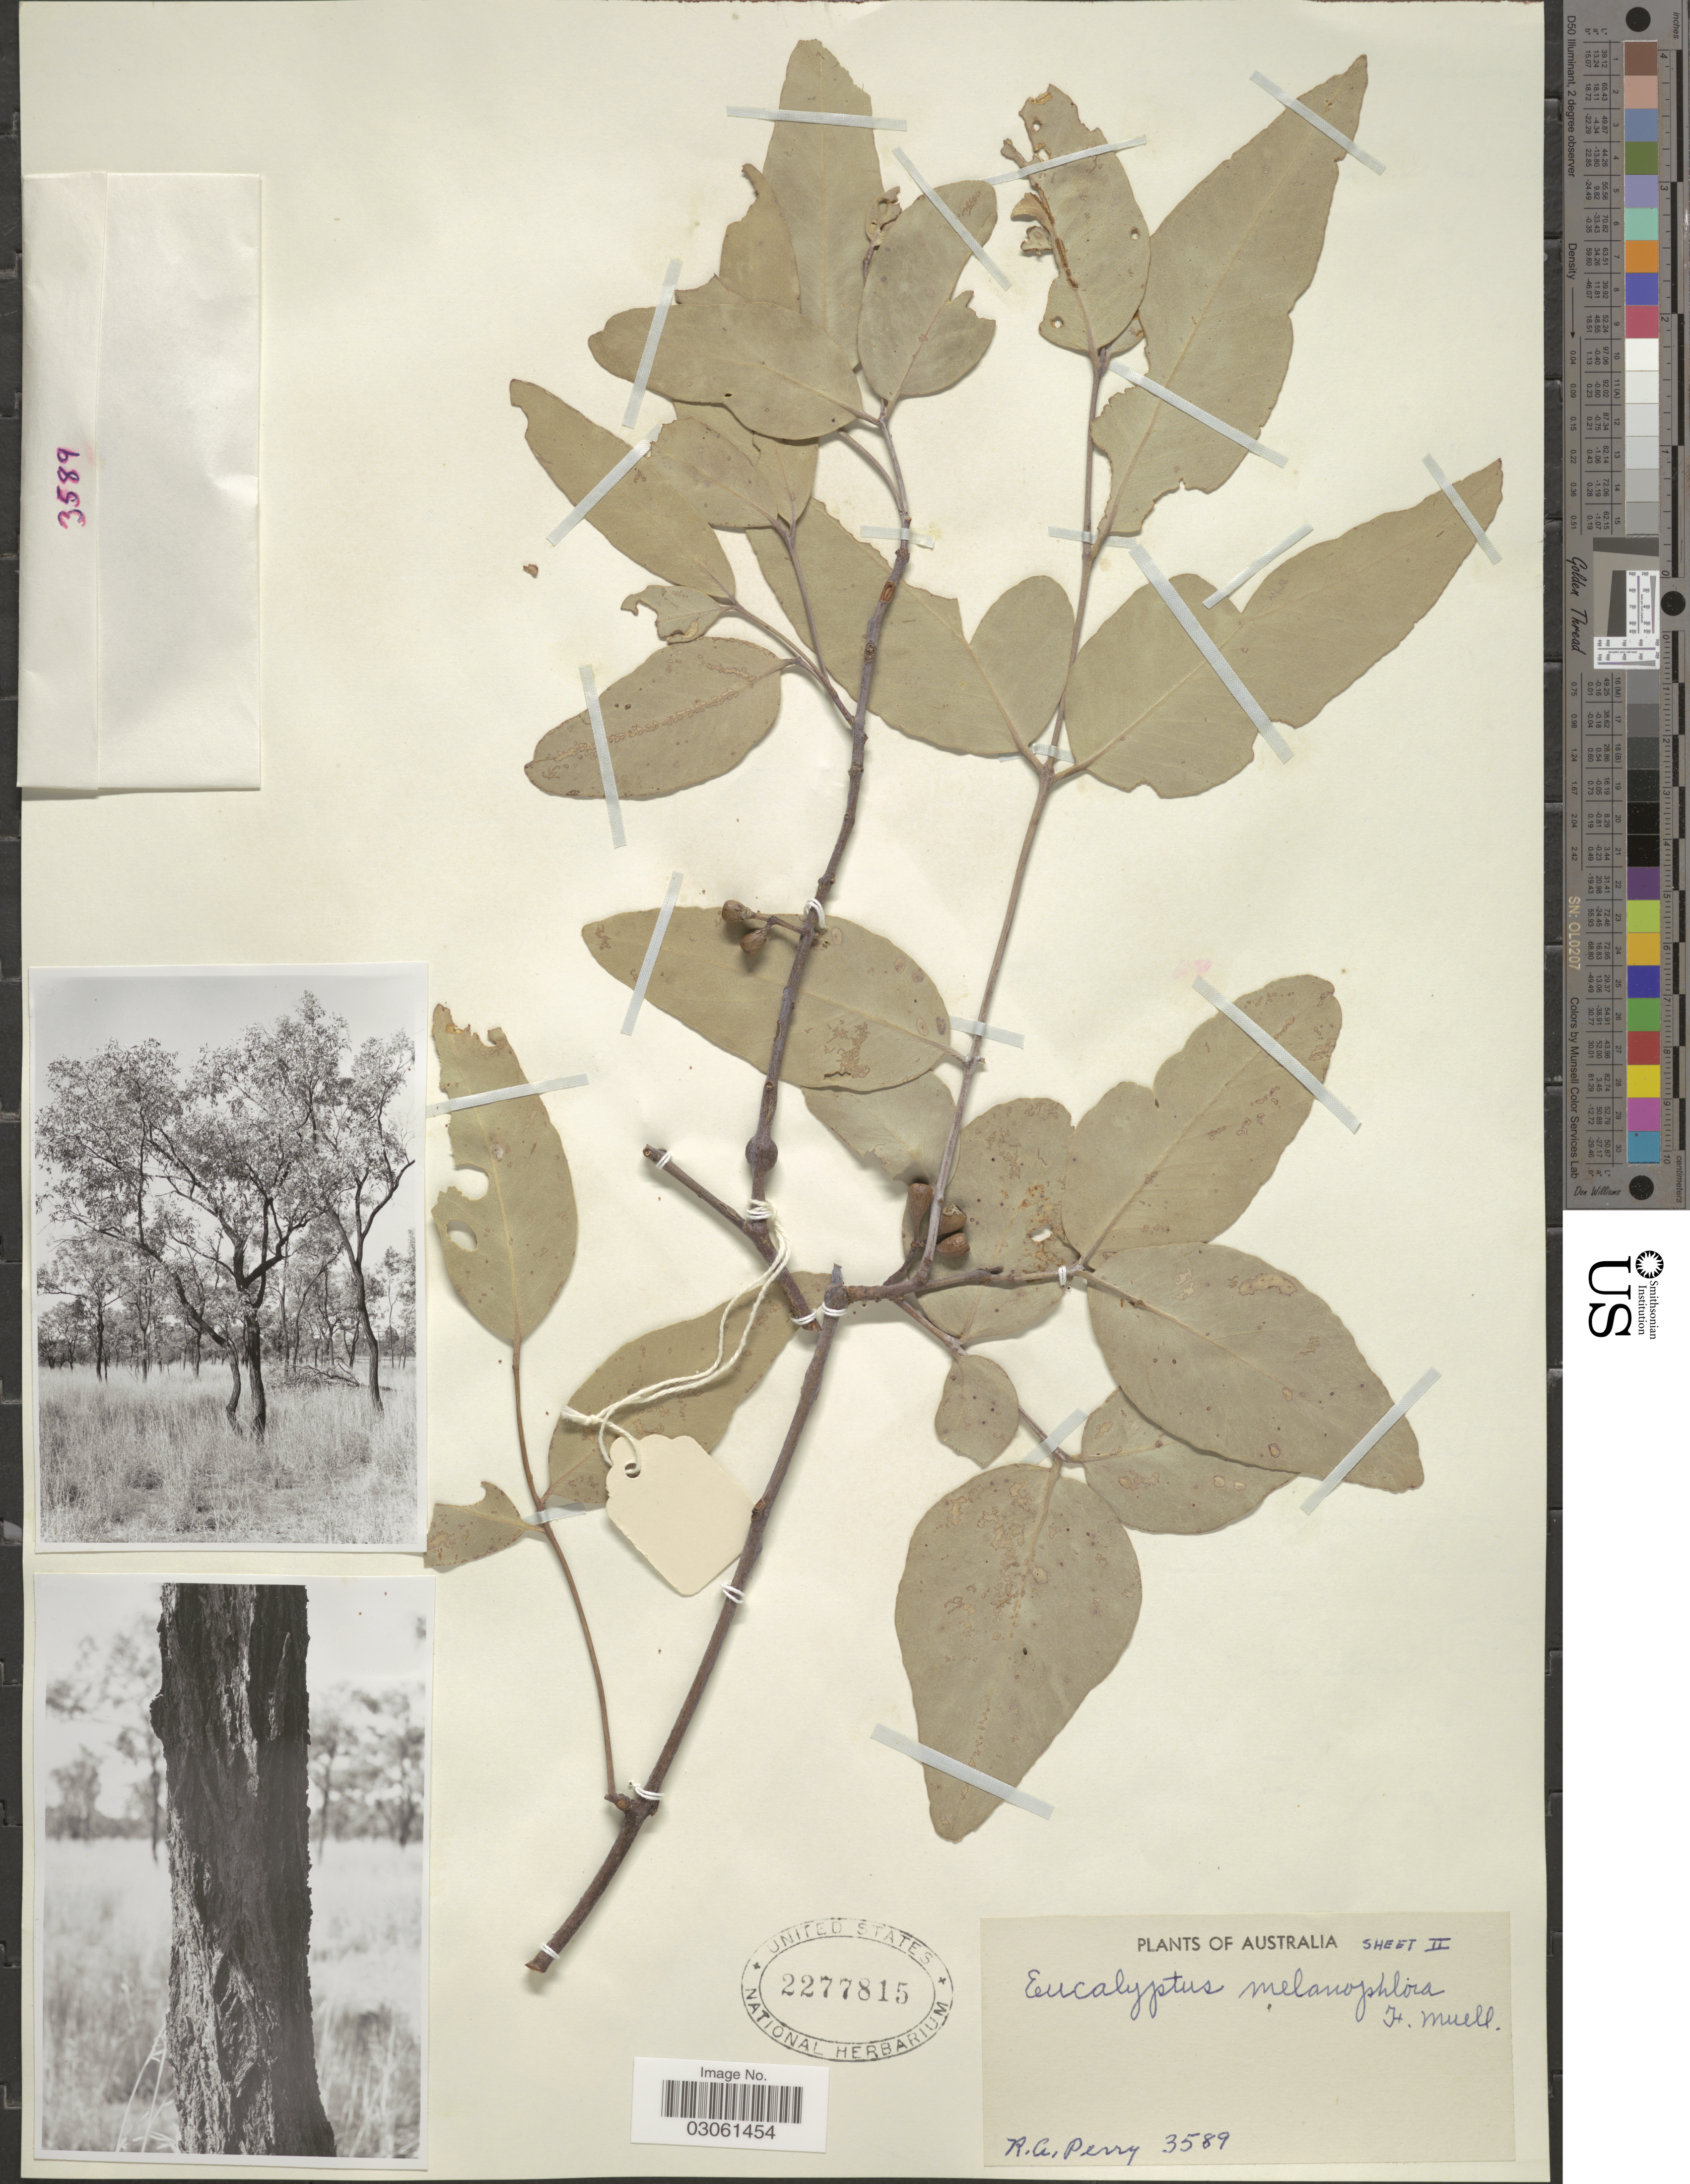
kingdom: Plantae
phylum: Tracheophyta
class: Magnoliopsida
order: Myrtales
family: Myrtaceae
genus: Eucalyptus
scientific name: Eucalyptus melanophloia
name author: F. Muell.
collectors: Perry, R. A.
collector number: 3589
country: Australia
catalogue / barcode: US 2277815